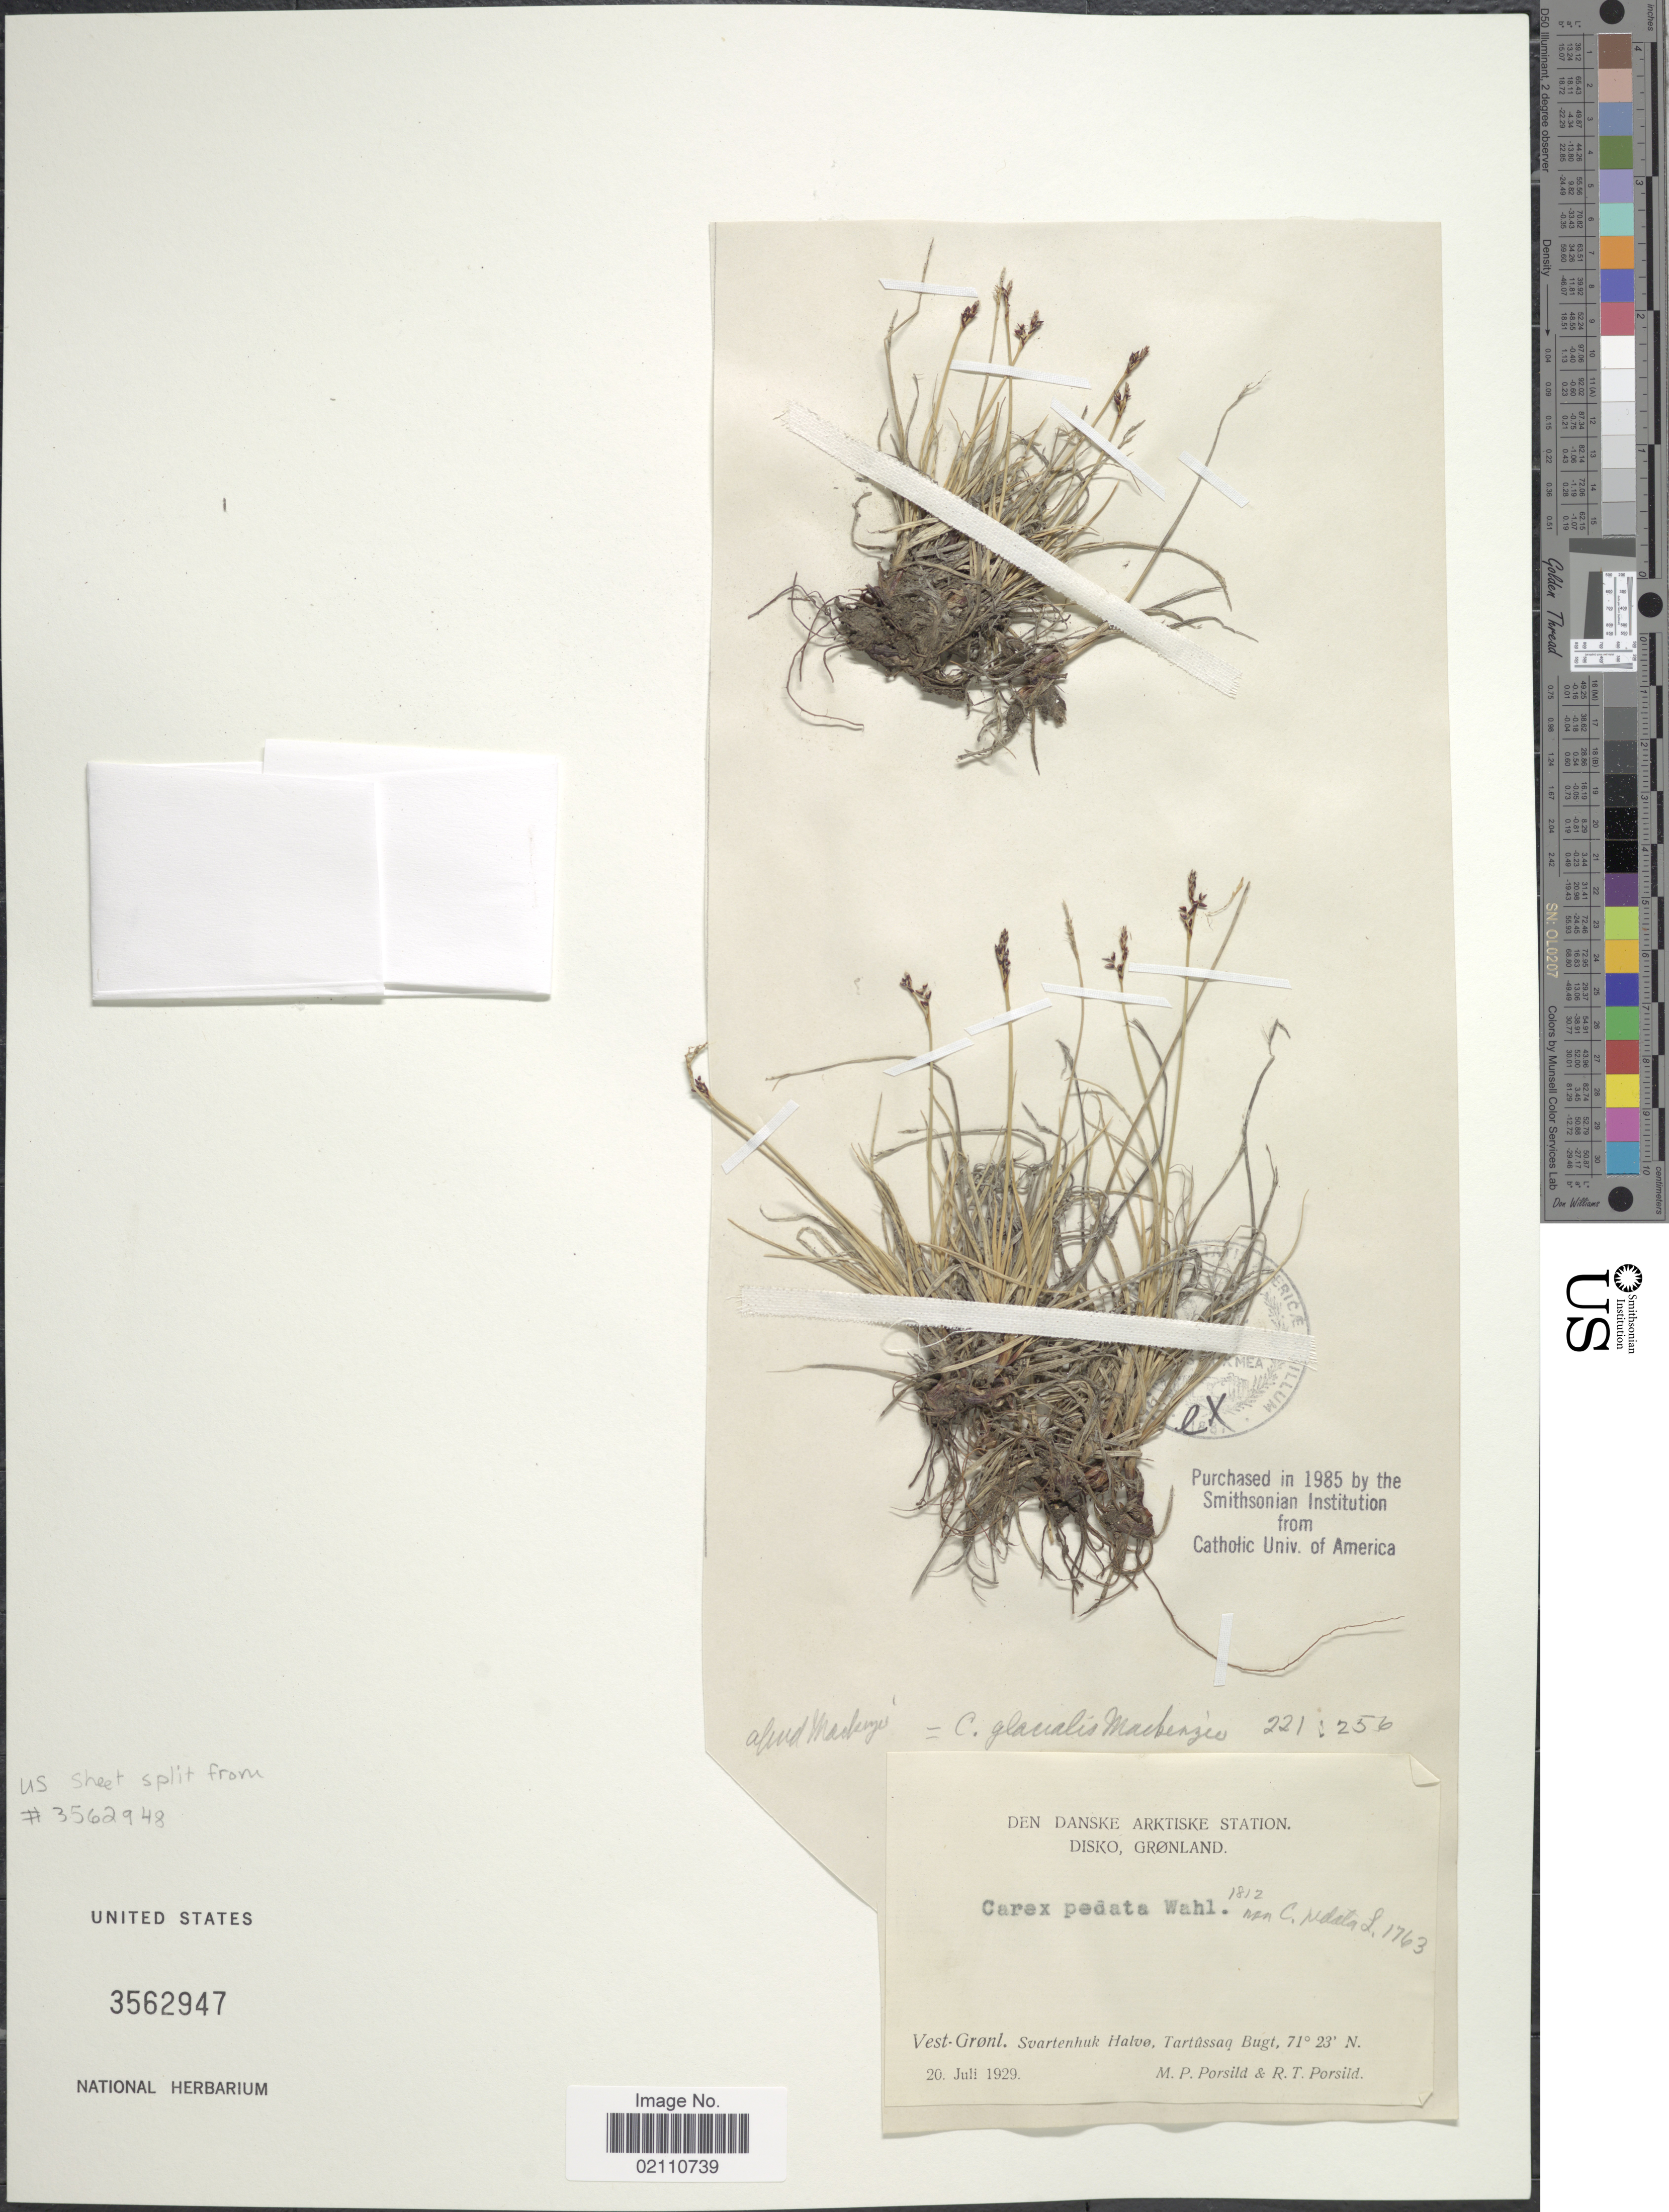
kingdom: Plantae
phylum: Tracheophyta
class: Liliopsida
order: Poales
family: Cyperaceae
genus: Carex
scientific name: Carex glacialis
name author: Mack.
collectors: M. P. Porsild & R. T. Porsild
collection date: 1929-07-20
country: Greenland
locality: Den Danske, Arktiske Station, Disko, Vest-Gronland, svartenhuk Halvo, Tartussaq Bugt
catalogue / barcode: US 3562947